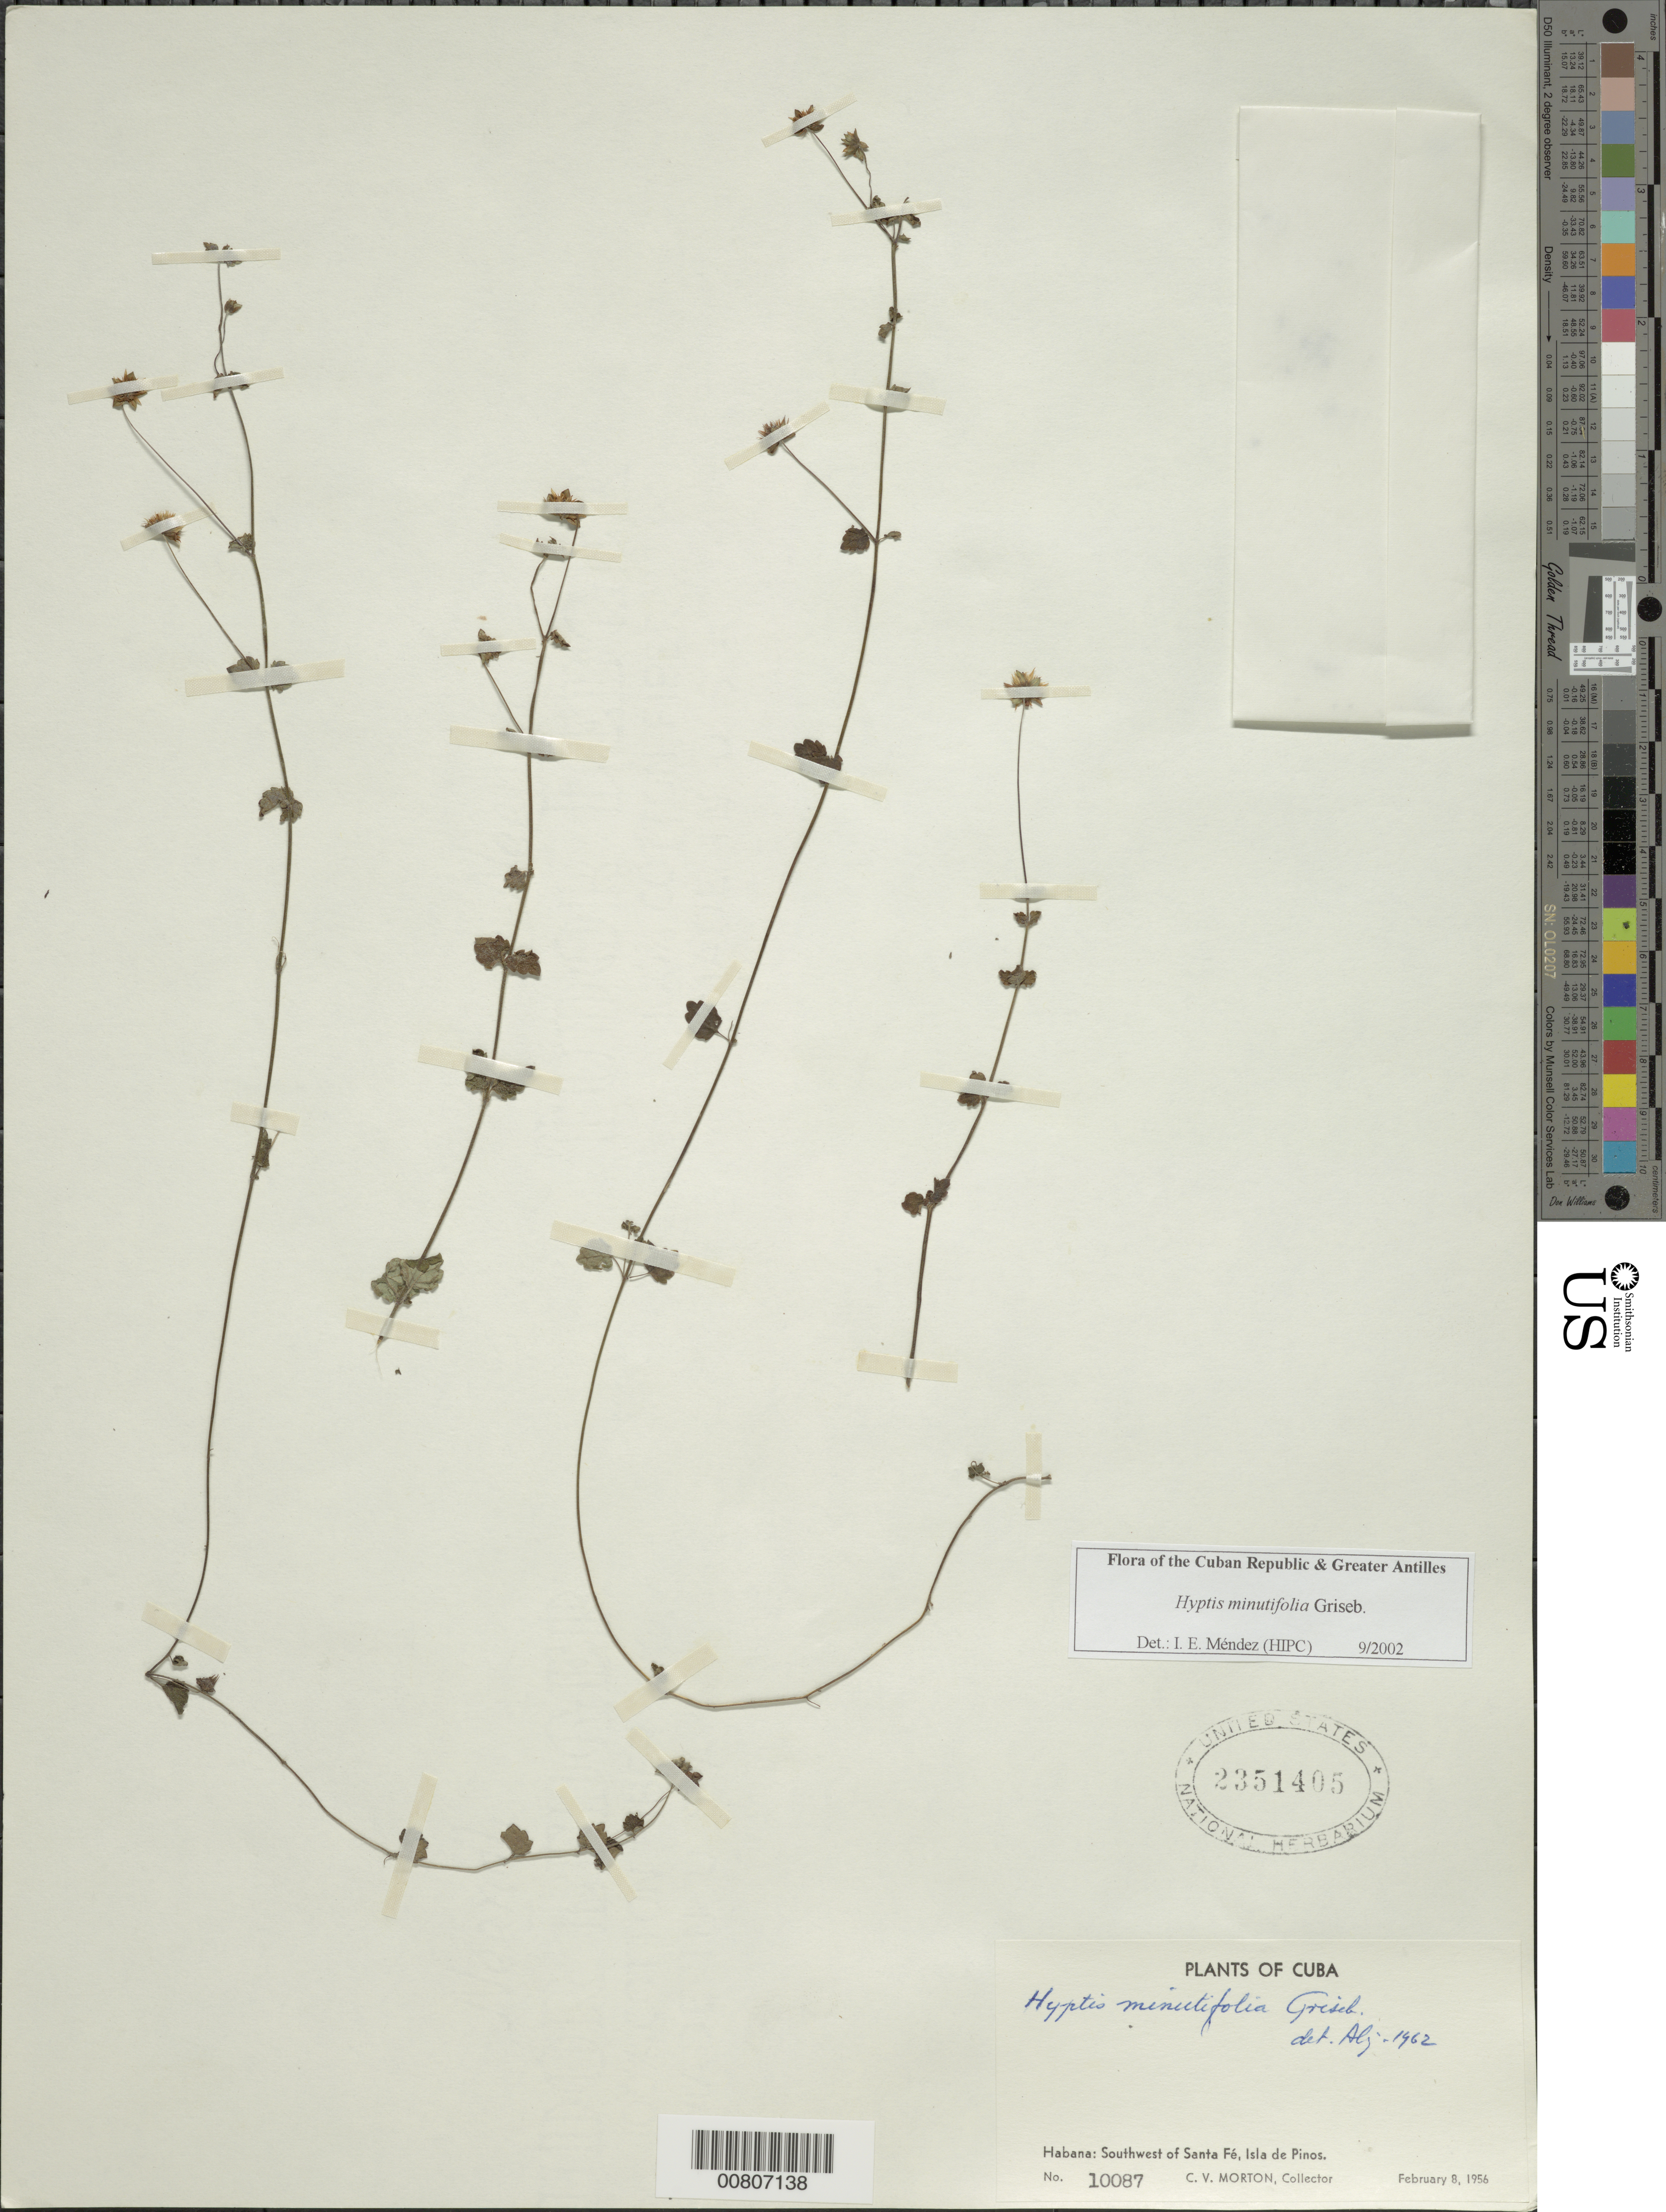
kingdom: Plantae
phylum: Tracheophyta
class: Magnoliopsida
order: Lamiales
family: Lamiaceae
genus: Hyptis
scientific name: Hyptis minutifolia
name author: Griseb.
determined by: Méndez, Isidro E., (HIPC)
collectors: C. V. Morton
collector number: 10087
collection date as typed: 08 Feb 1956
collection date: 1956-02-08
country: Cuba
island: Isla de la Juventud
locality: Isle of Pines, SW of Santa Fée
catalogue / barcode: US 2351405